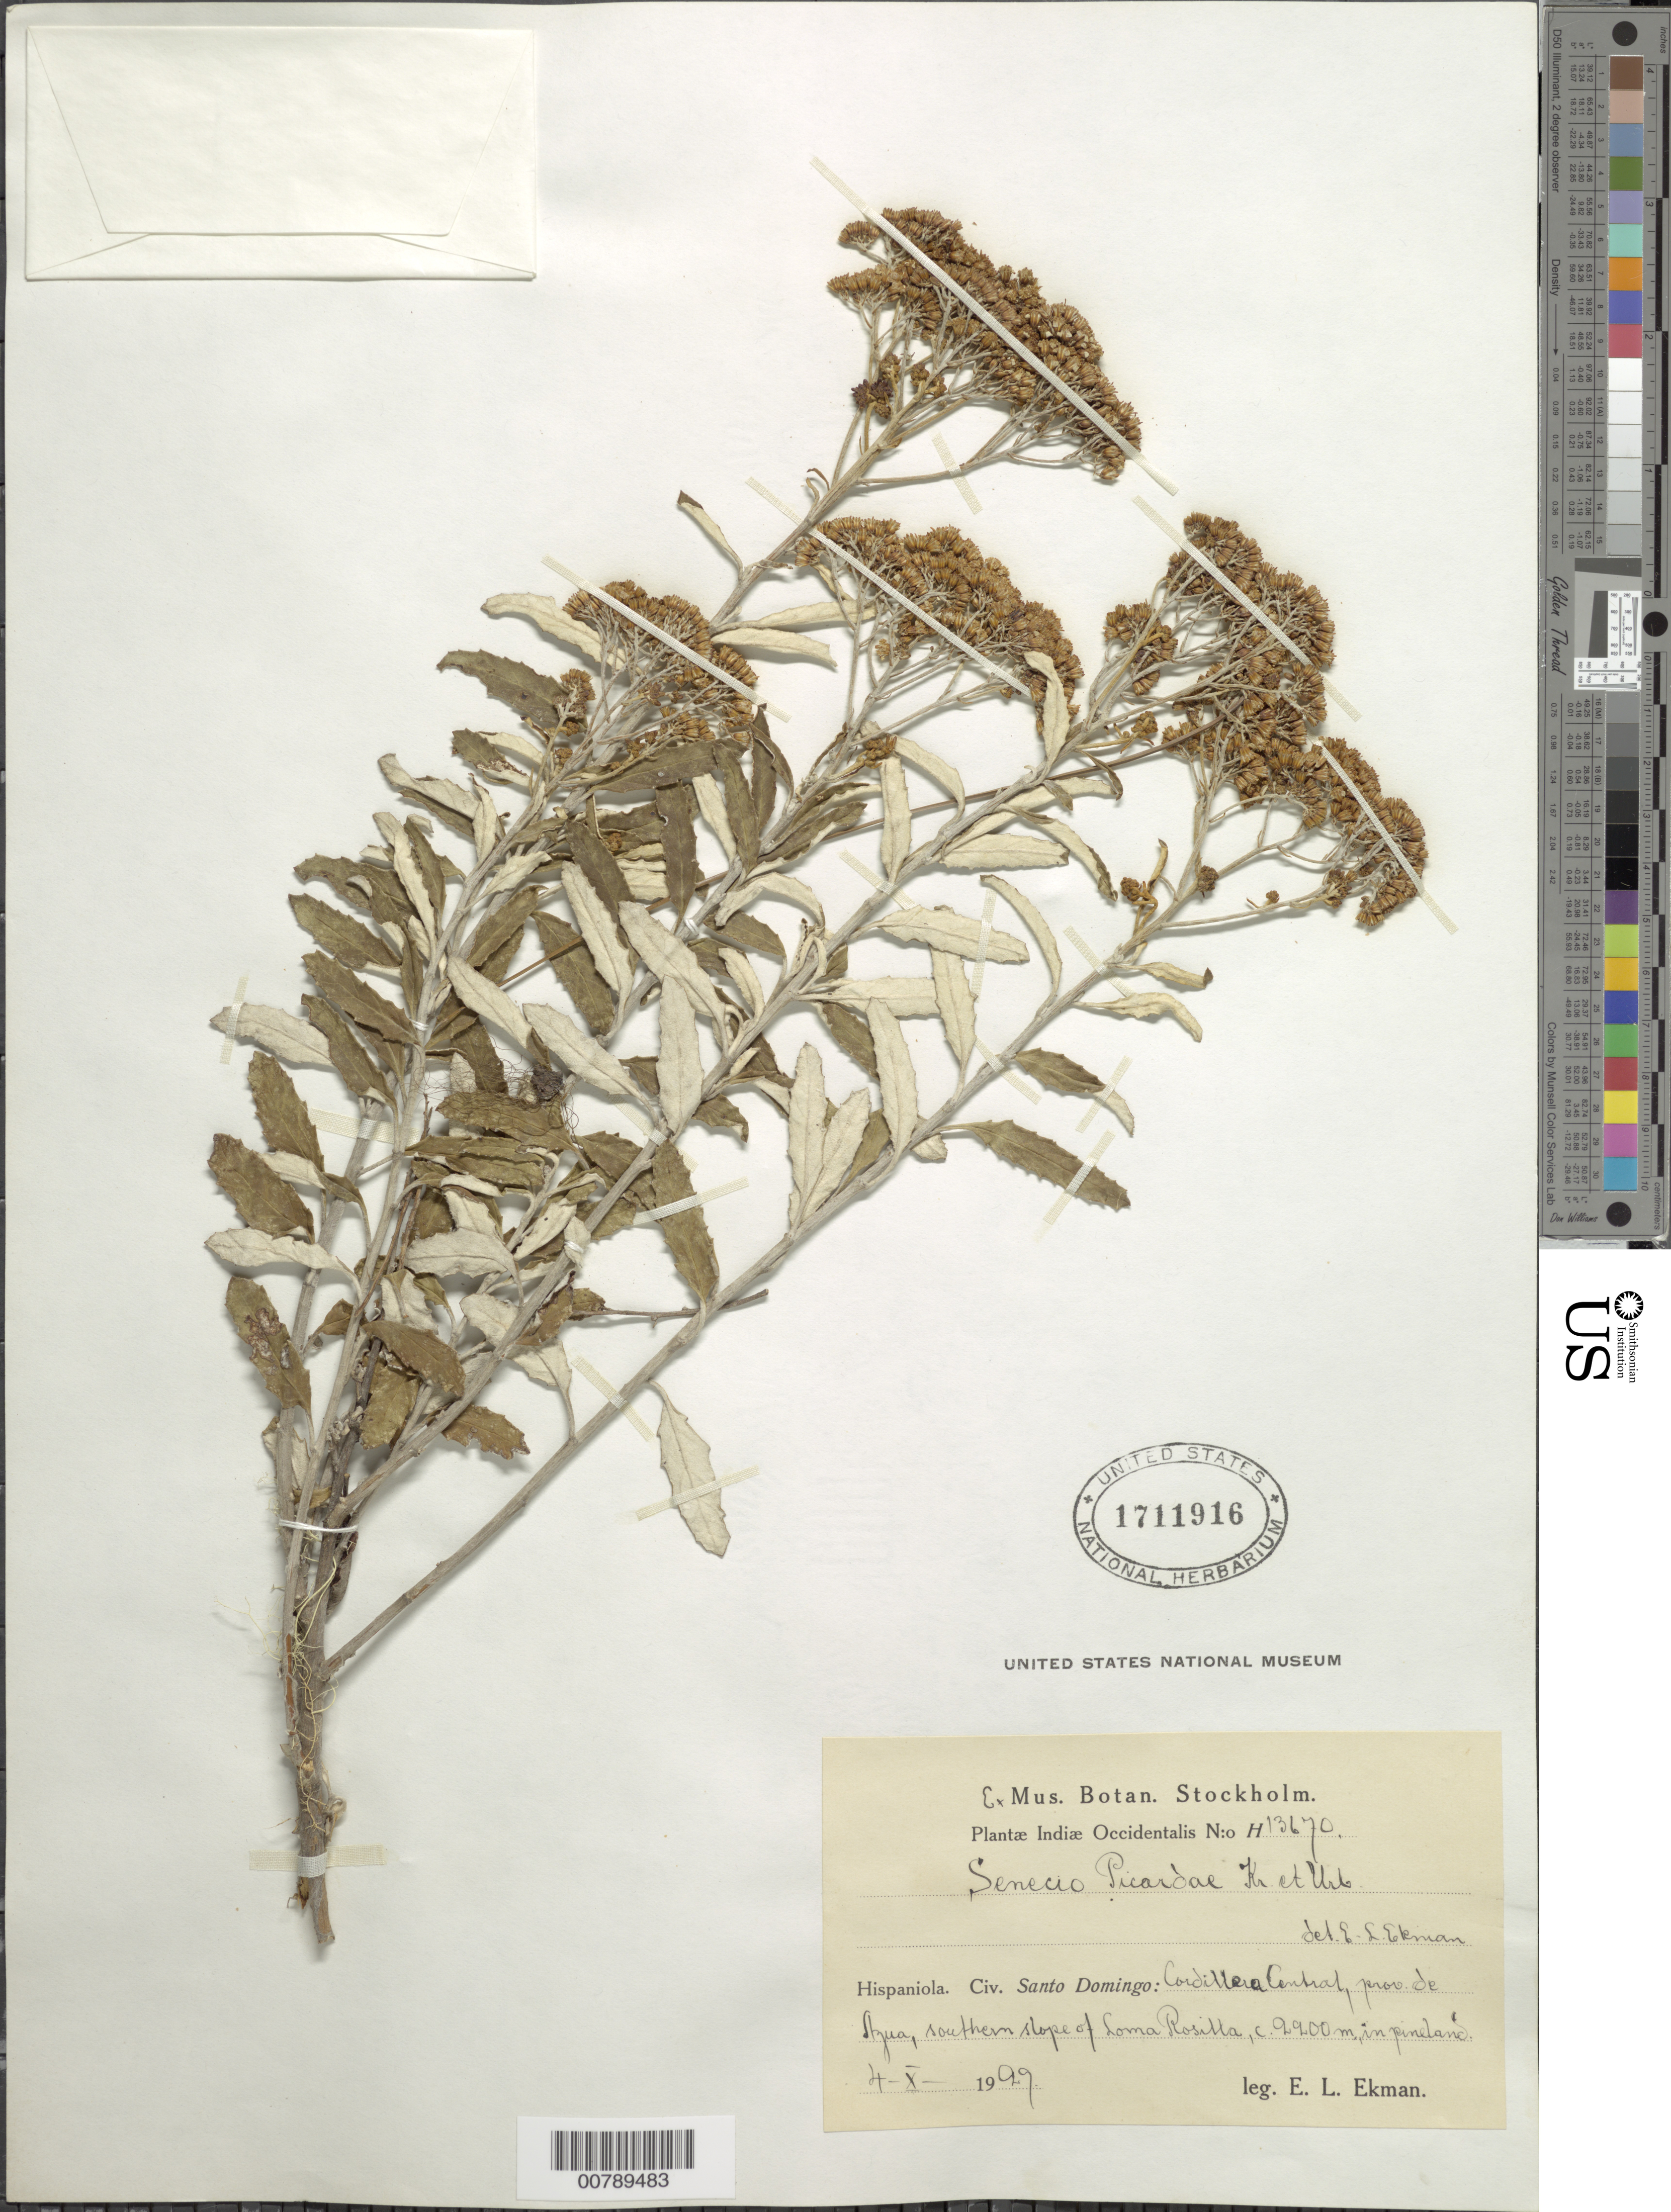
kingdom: Plantae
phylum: Tracheophyta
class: Magnoliopsida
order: Asterales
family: Asteraceae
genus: Senecio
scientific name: Senecio picardae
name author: Krug & Urb.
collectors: E. L. Ekman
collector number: H 13670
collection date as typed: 04 Oct 1929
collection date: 1929-10-04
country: Dominican Republic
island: Hispaniola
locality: Santo Domingo, Cordillera Central, prov. de Azua, southern slope of Loma Rosilla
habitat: In pineland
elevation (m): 2200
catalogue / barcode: US 1711916